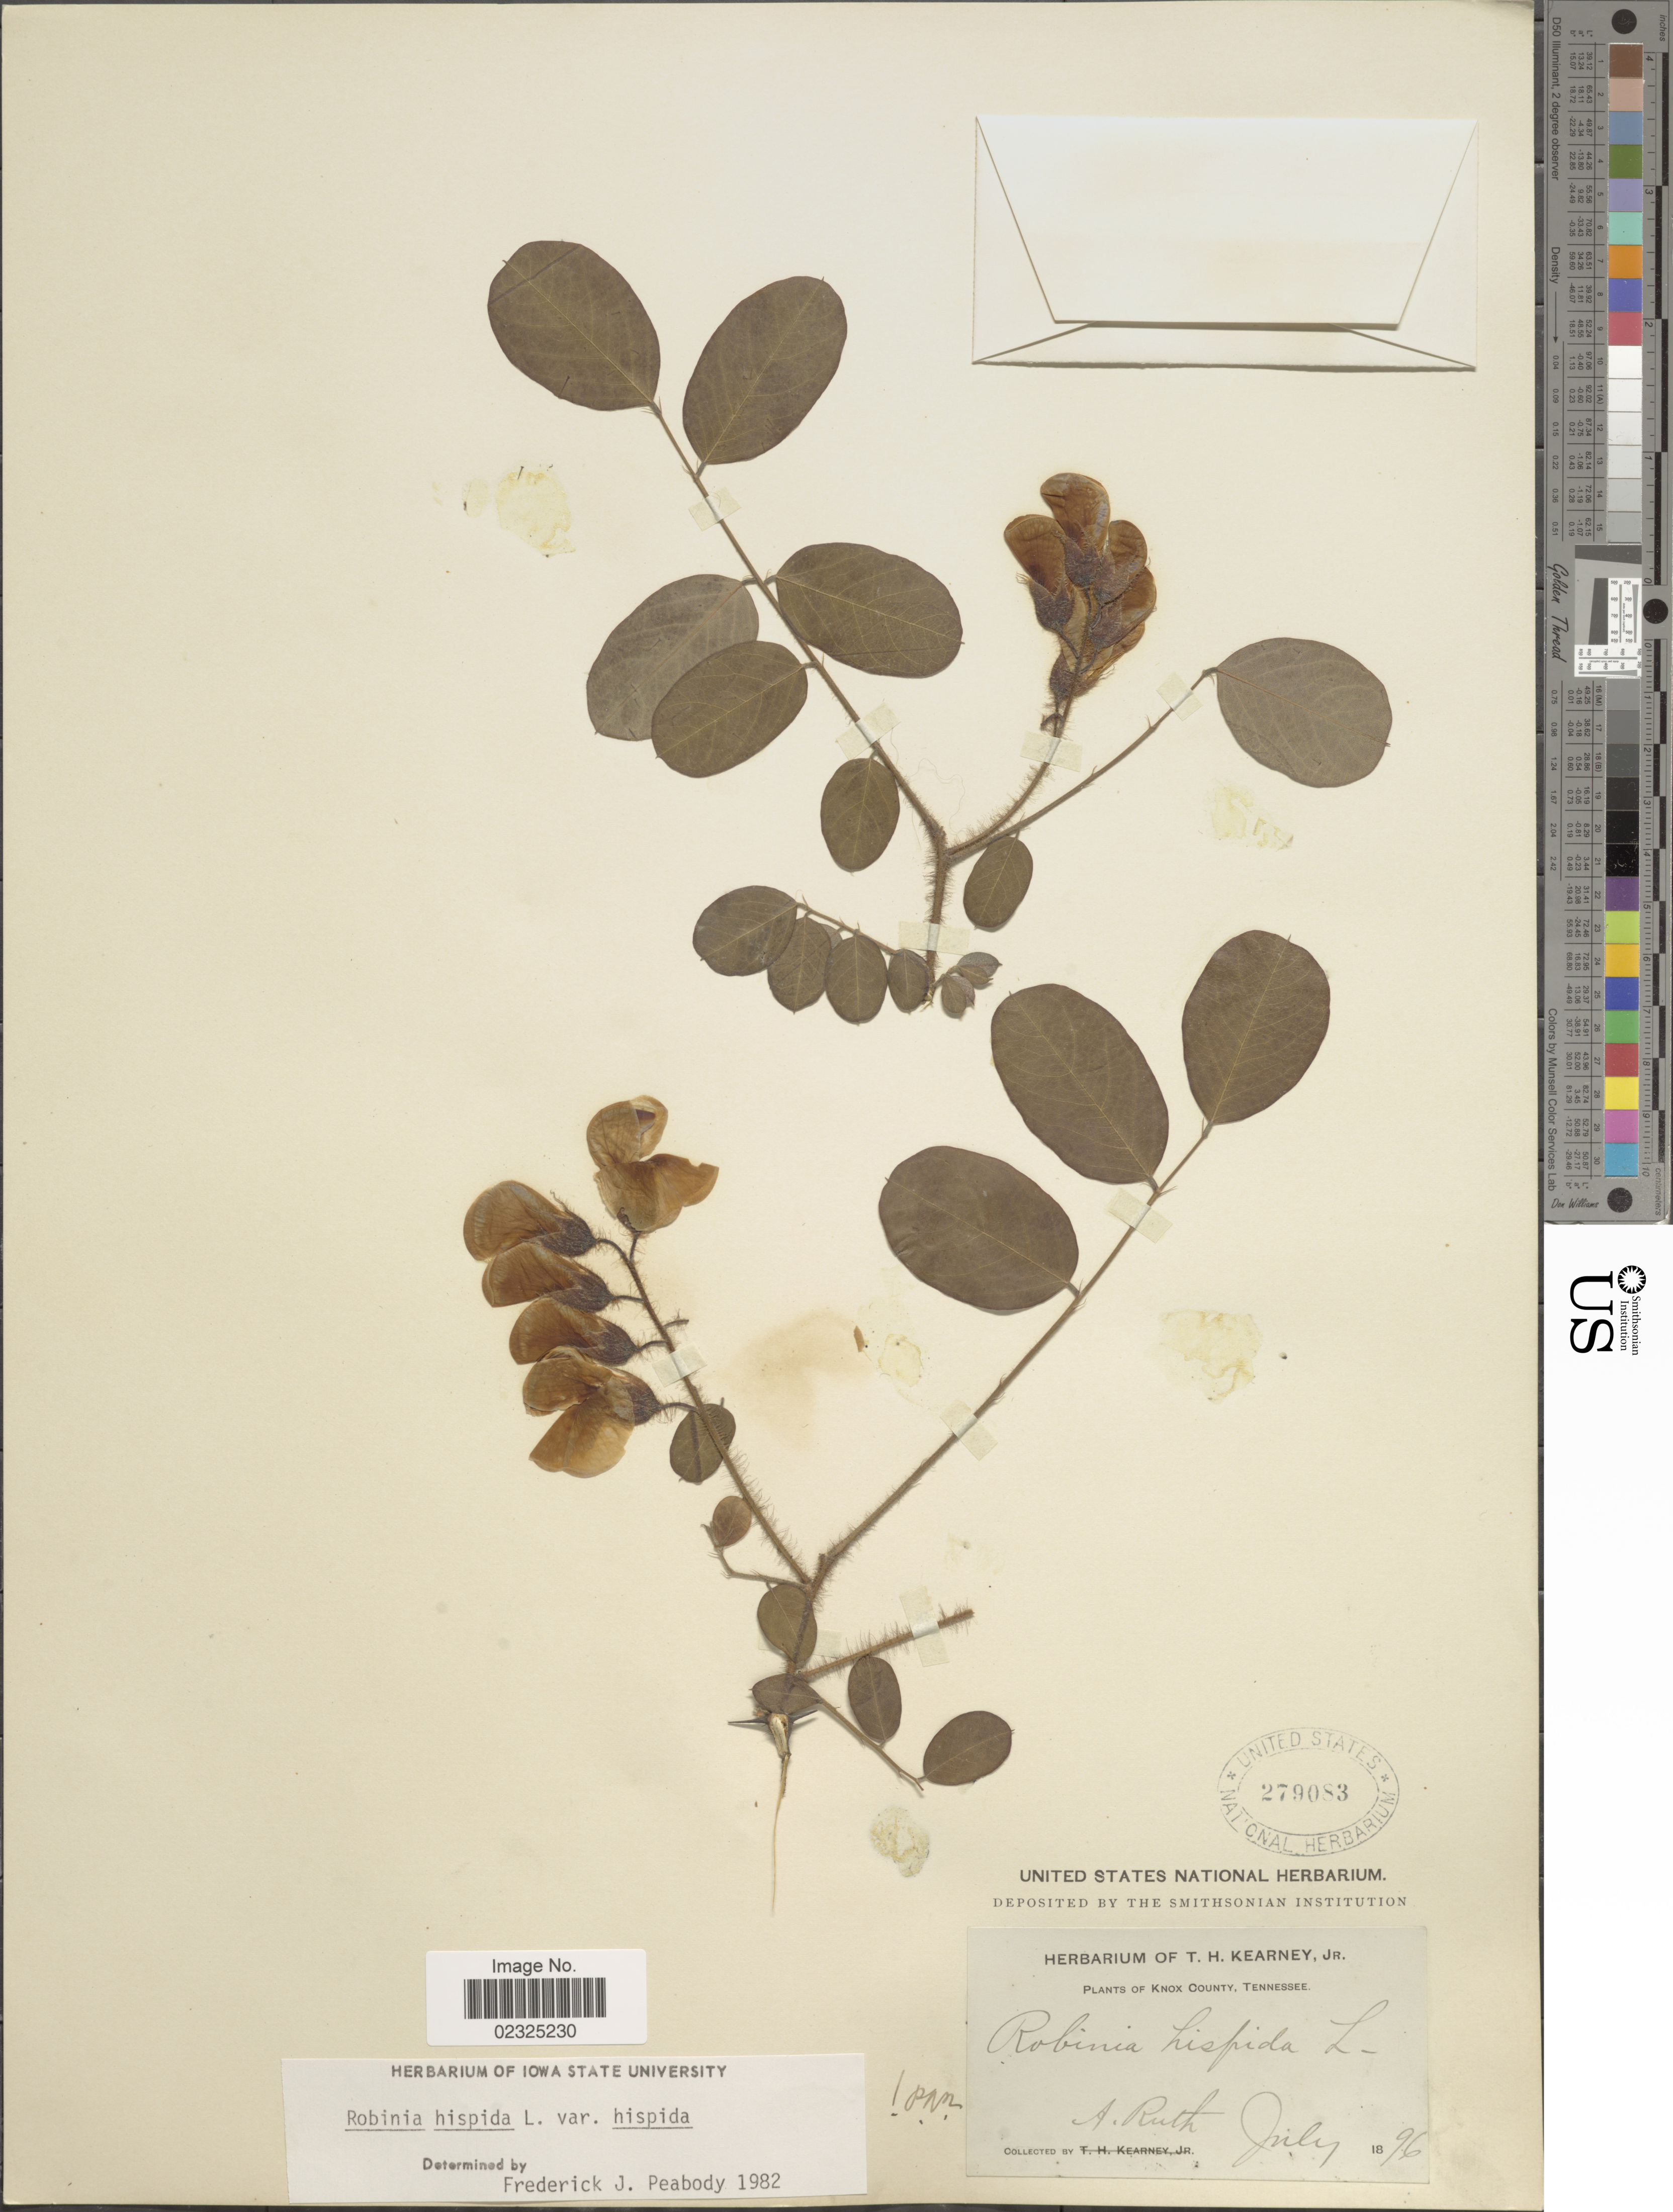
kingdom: Plantae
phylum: Tracheophyta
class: Magnoliopsida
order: Fabales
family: Fabaceae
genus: Robinia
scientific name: Robinia hispida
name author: L.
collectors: A. Ruth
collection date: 1896-07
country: United States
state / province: Tennessee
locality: Kox County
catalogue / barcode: US 279083